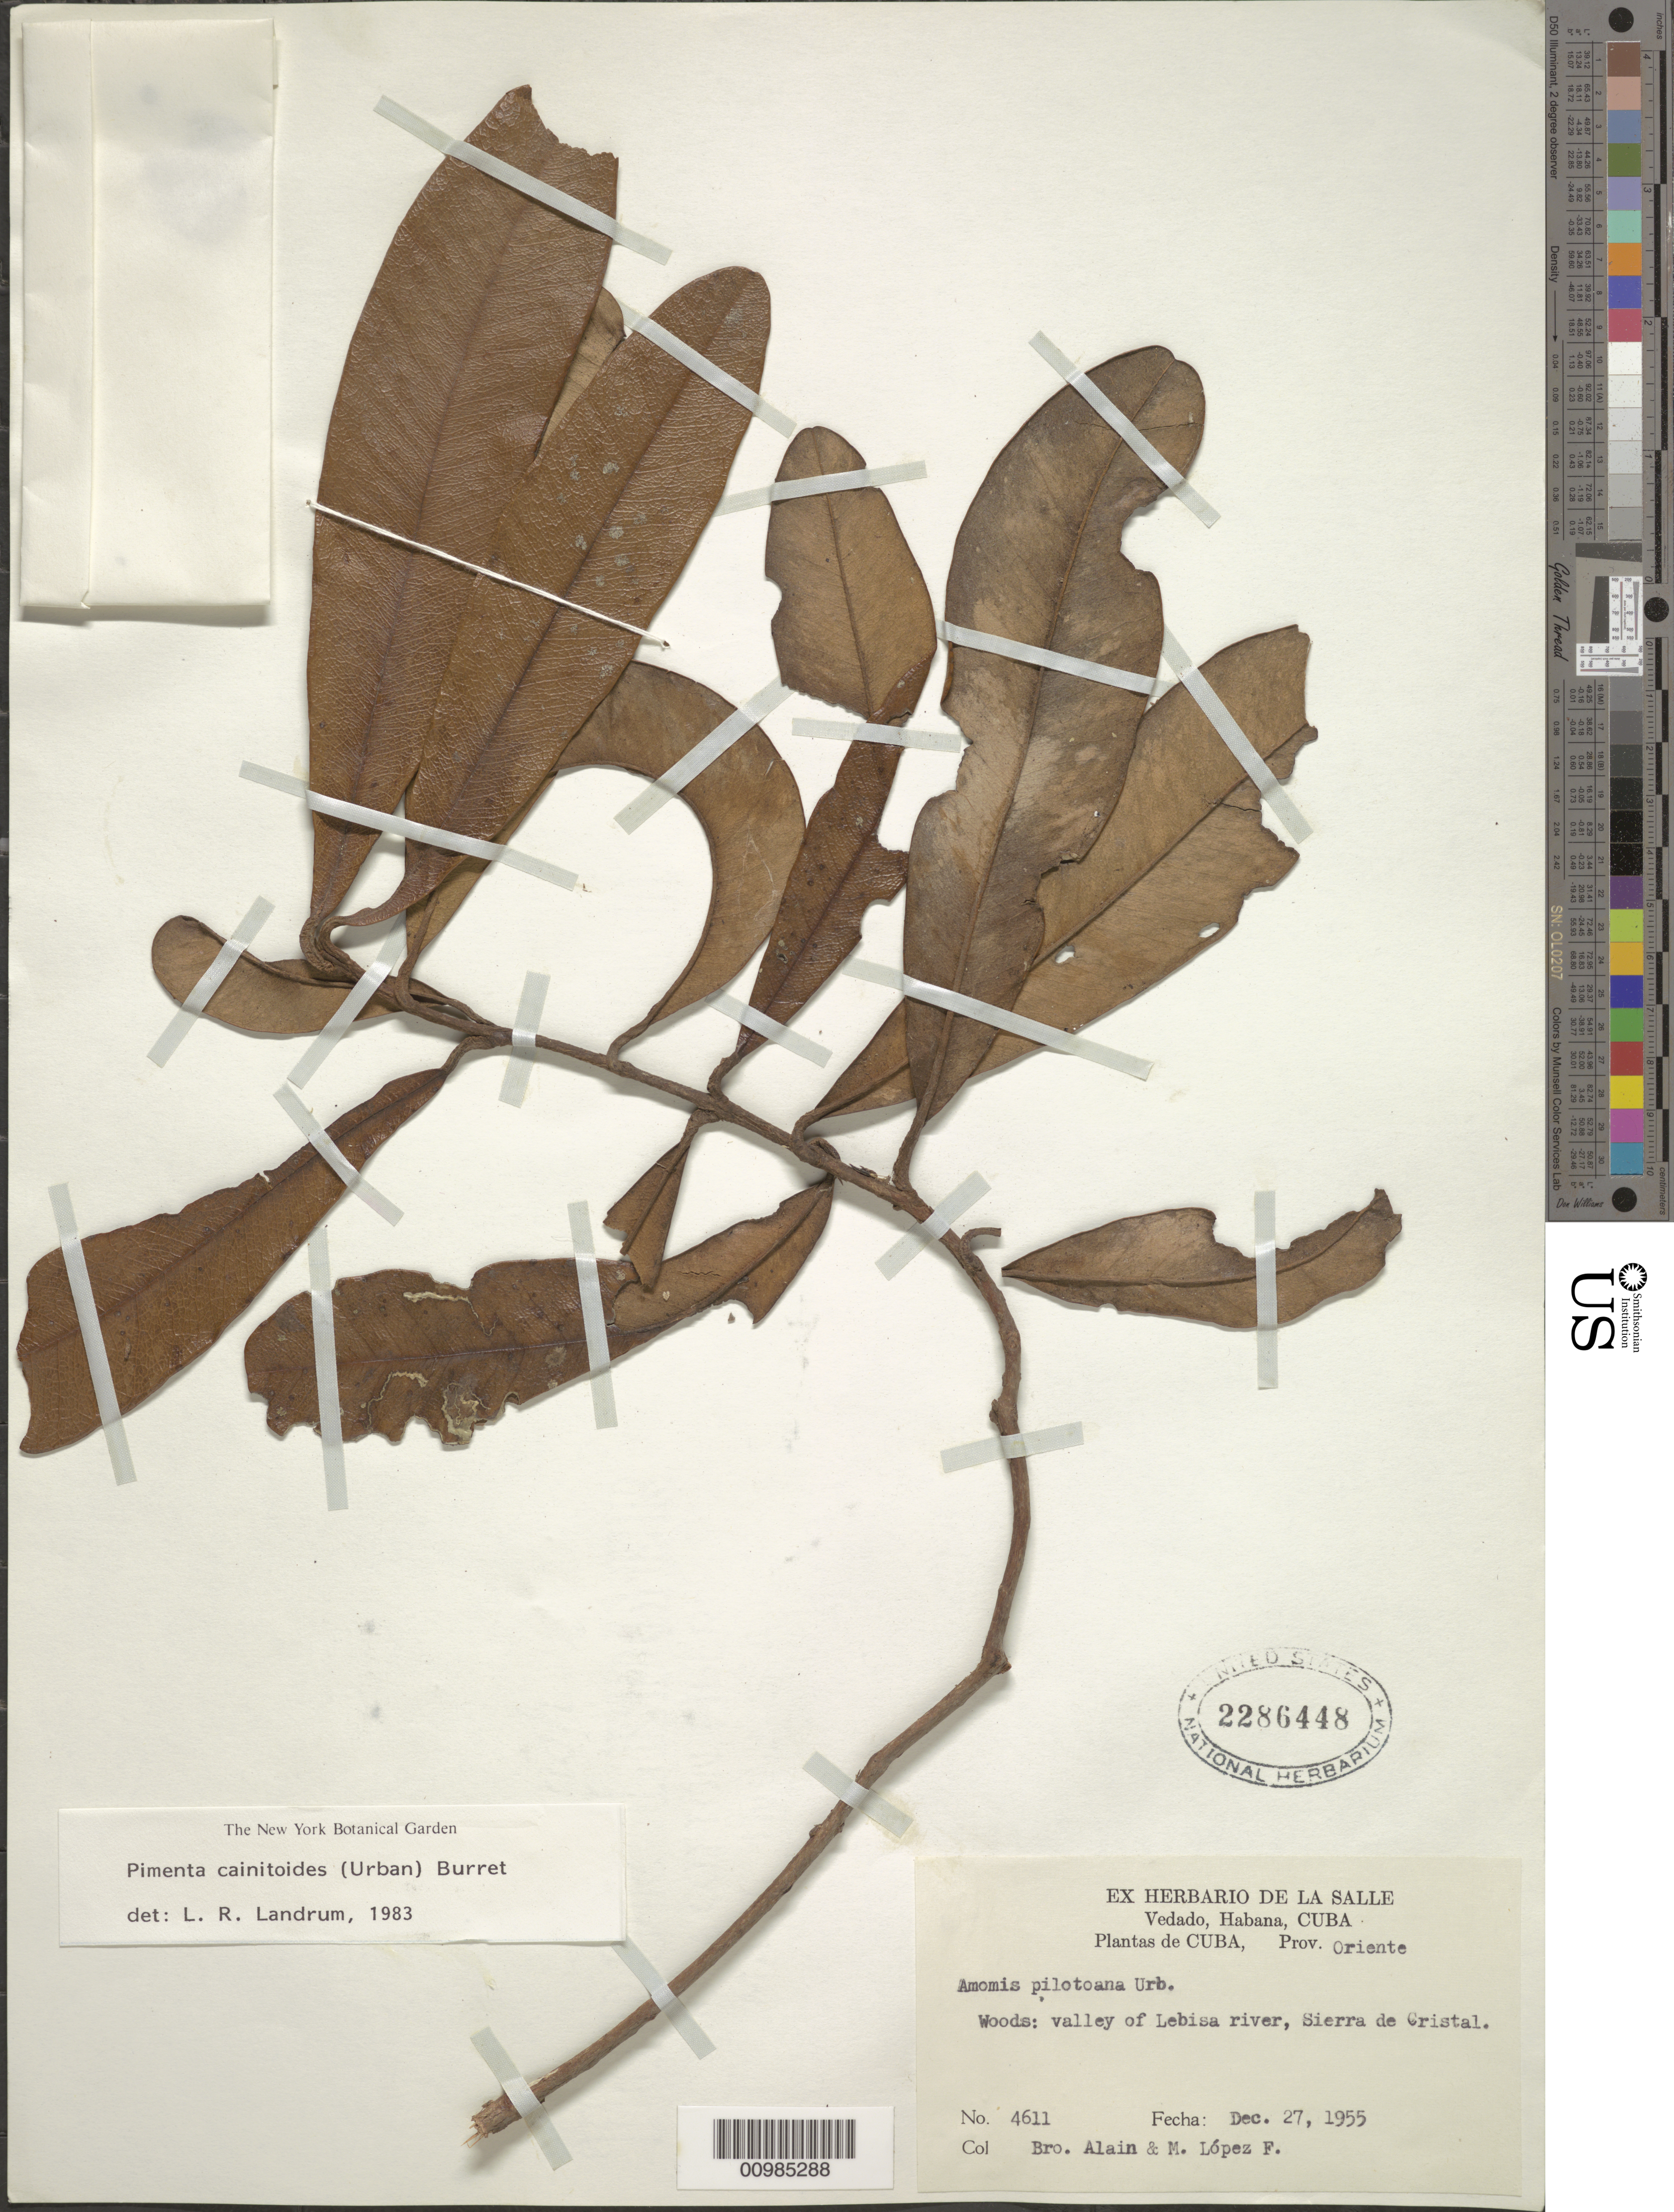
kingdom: Plantae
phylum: Tracheophyta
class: Magnoliopsida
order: Myrtales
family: Myrtaceae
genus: Pimenta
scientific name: Pimenta cainitoides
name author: (Urb.) Burret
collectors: A. H. Liogier & M. López Figueiras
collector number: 4611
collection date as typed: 27 Dec 1955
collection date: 1955-12-27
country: Cuba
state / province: Oriente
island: Cuba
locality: Sierra de Cristal, valley of Levisa River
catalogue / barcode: US 2286448